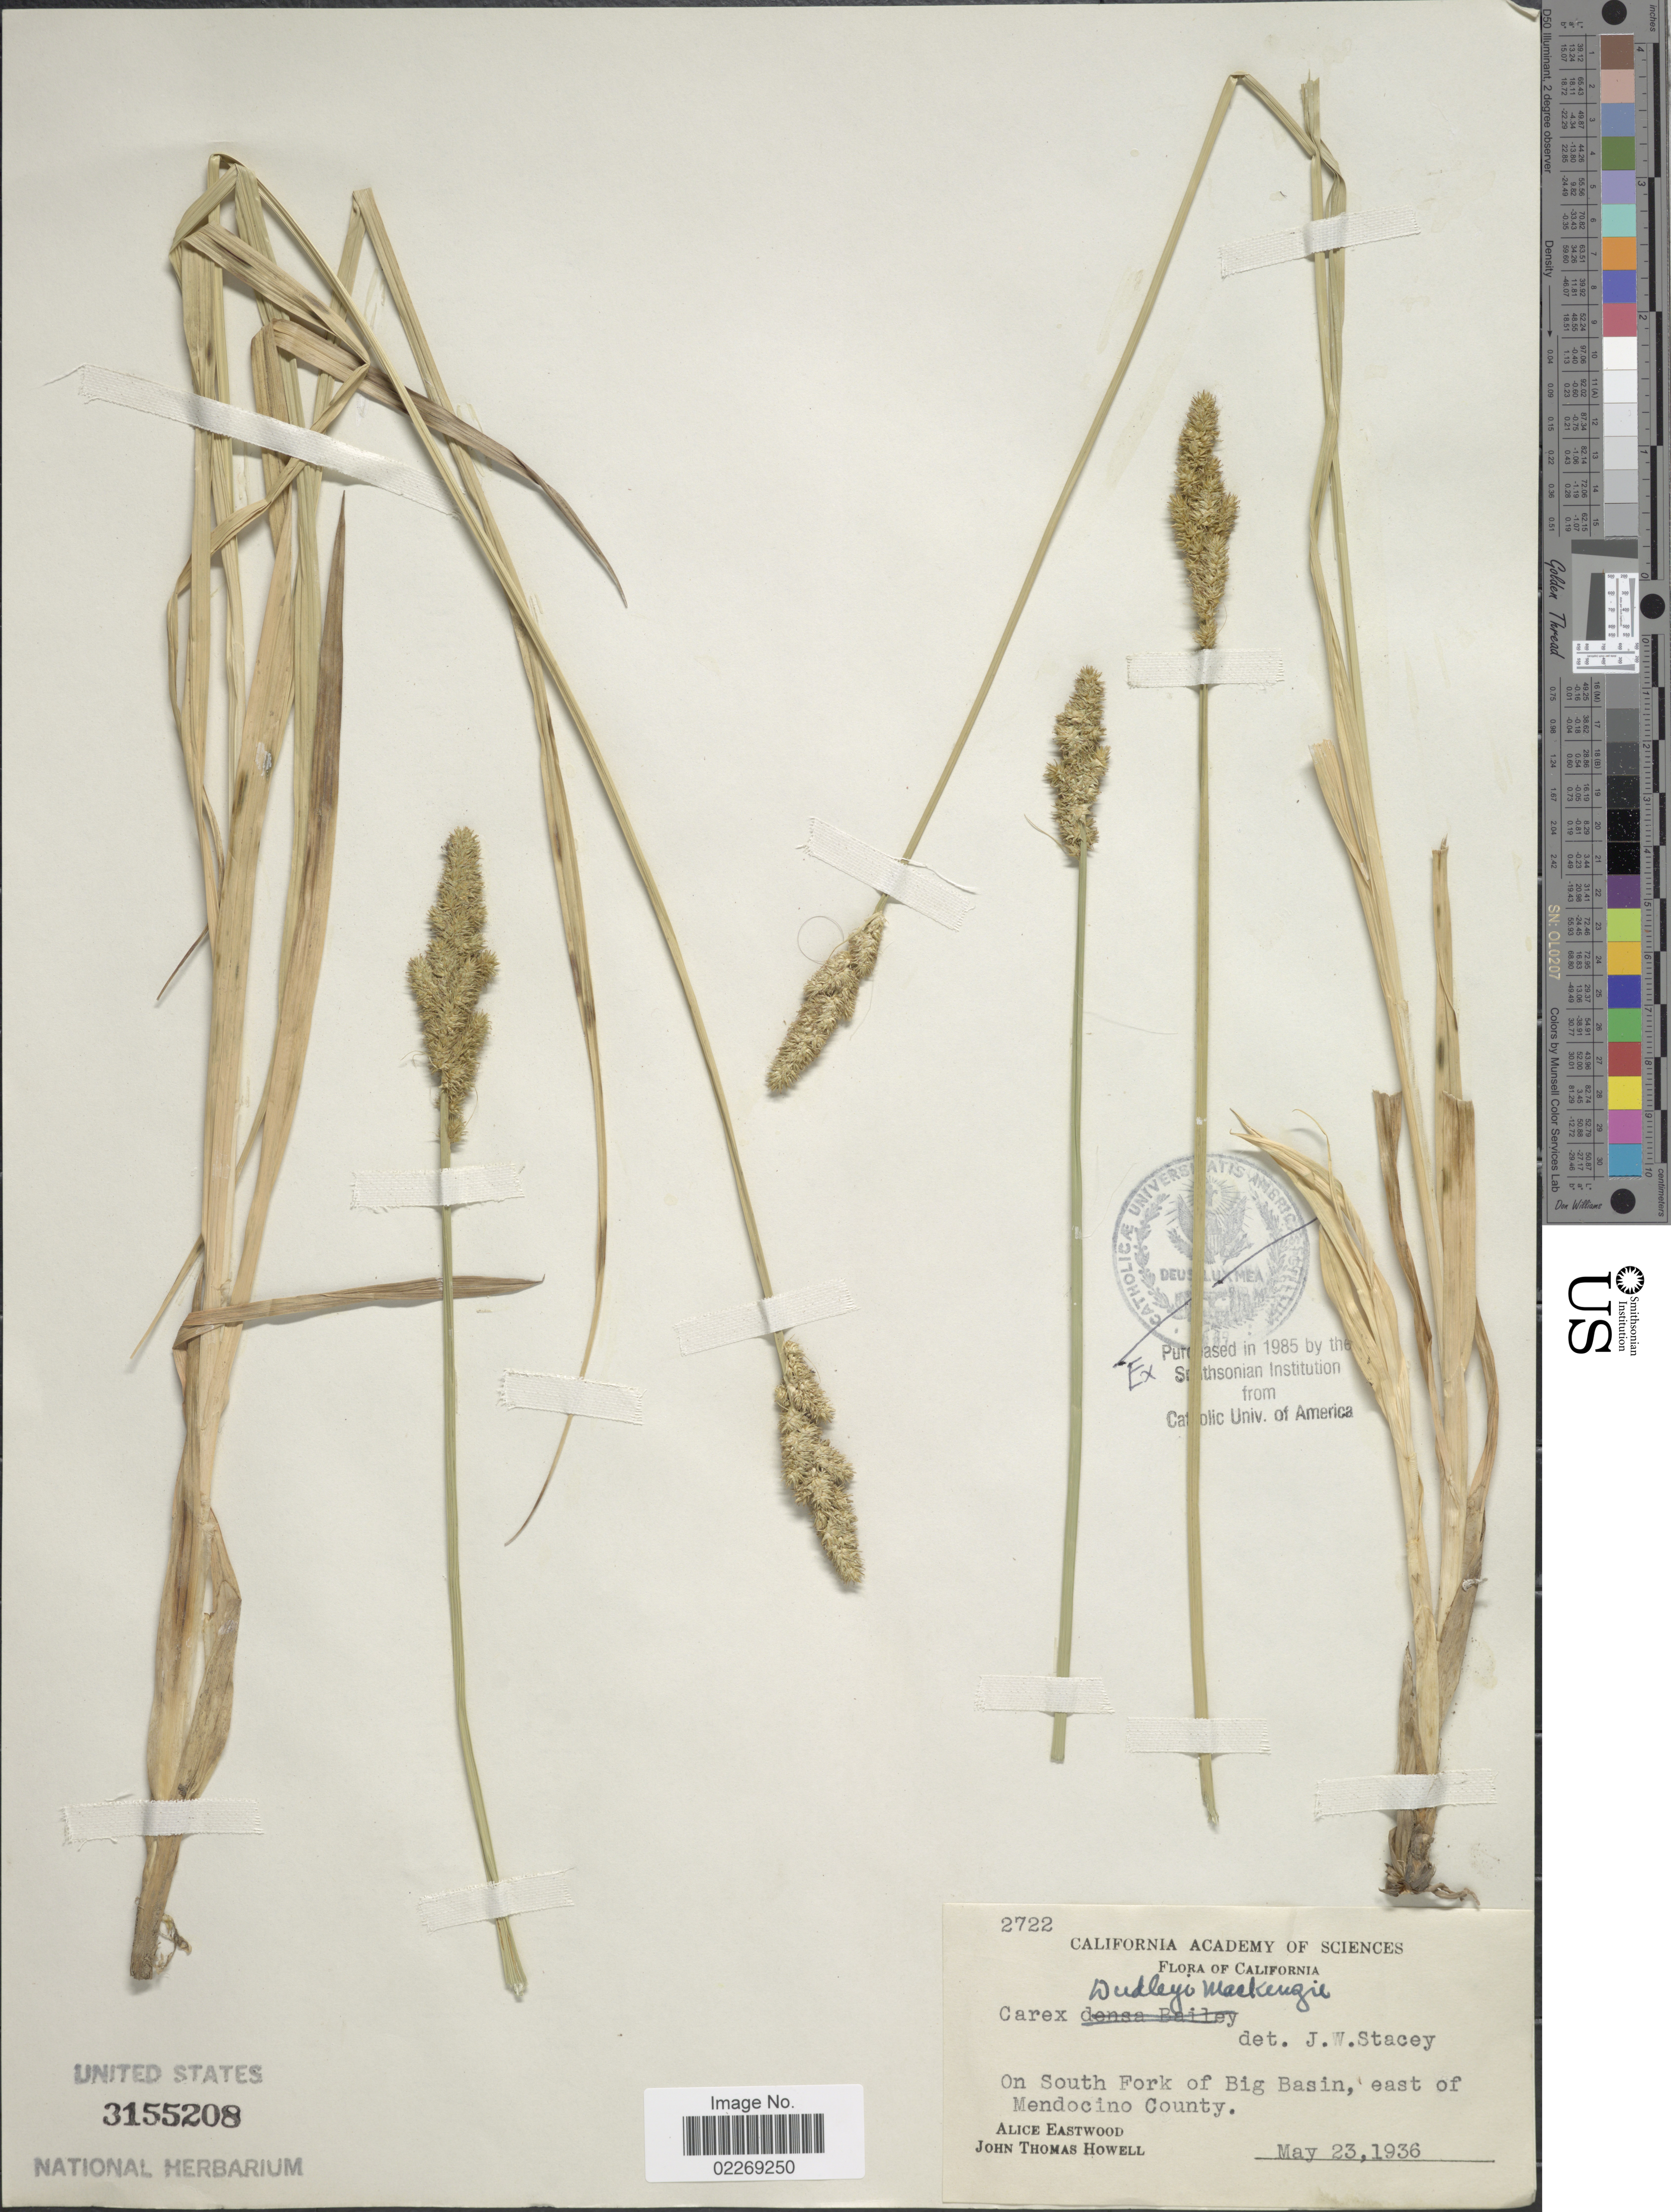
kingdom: Plantae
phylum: Tracheophyta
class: Liliopsida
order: Poales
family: Cyperaceae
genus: Carex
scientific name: Carex densa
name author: (L.H. Bailey) L.H. Bailey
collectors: A. Eastwood & J. T. Howell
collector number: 2722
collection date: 1936-05-23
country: United States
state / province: California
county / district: Mendocino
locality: On South Fork of Big Basin, east of Mendocino County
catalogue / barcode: US 3155208